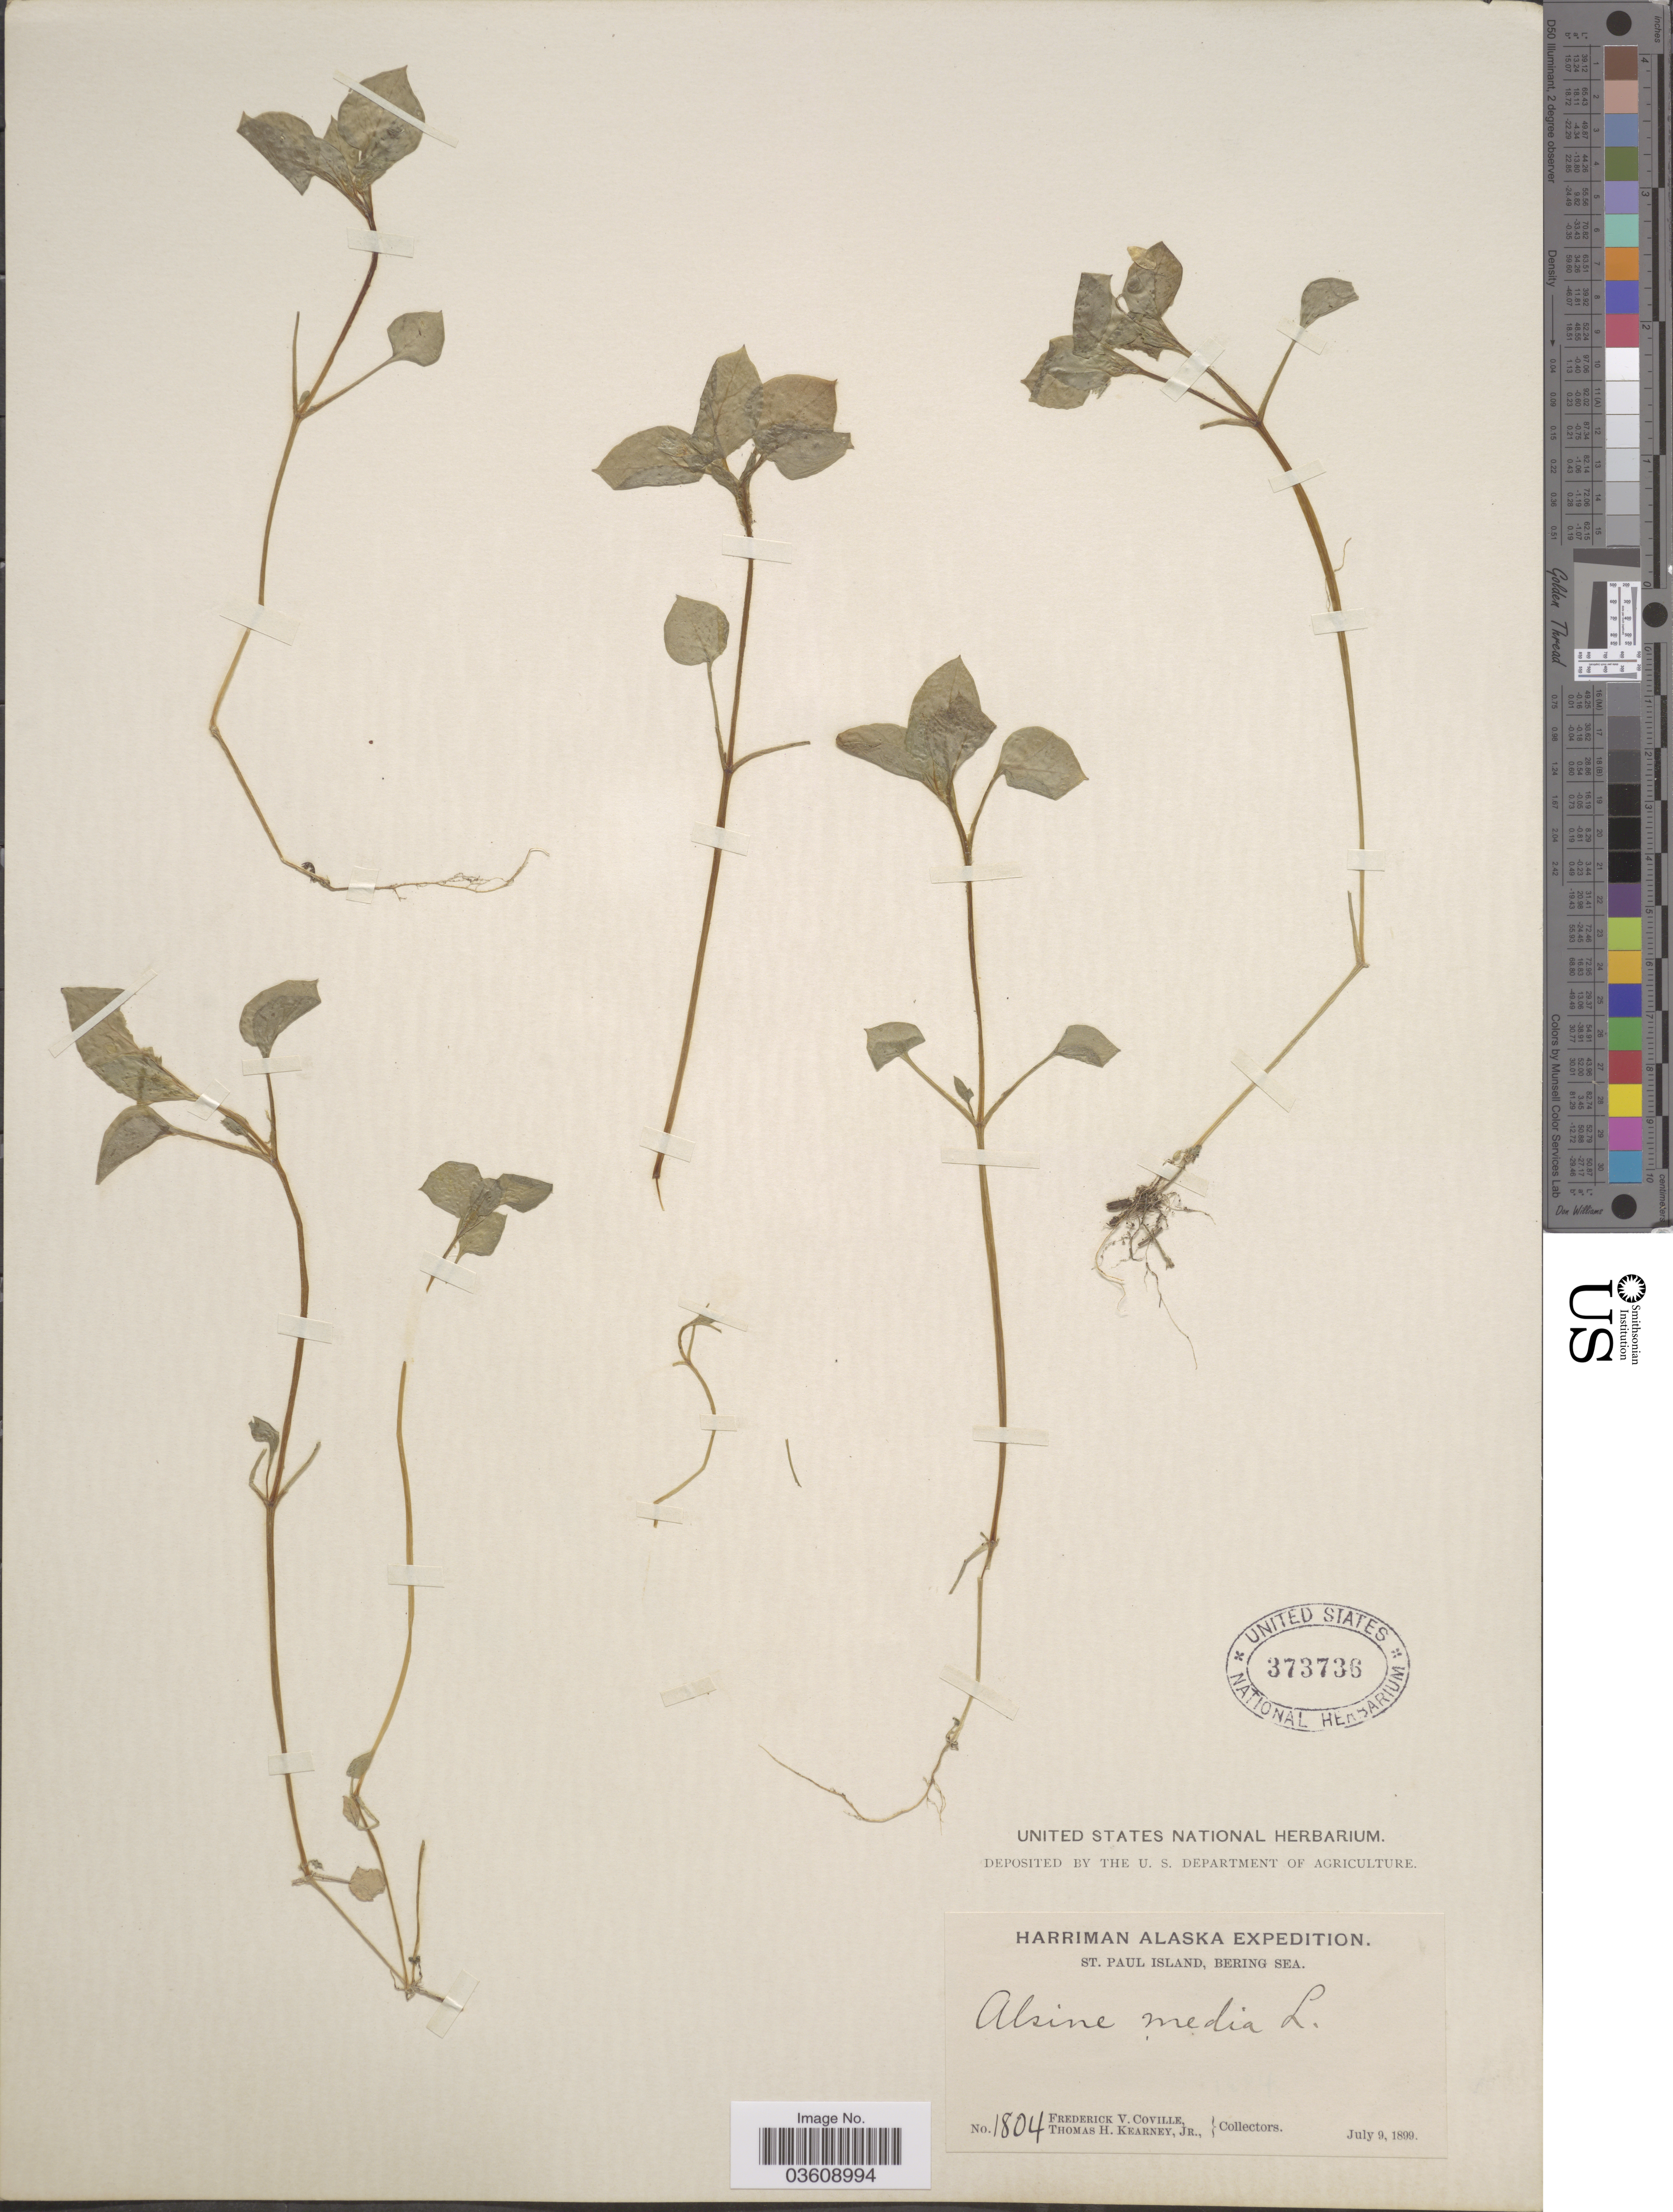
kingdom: Plantae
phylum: Tracheophyta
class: Magnoliopsida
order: Caryophyllales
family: Caryophyllaceae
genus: Stellaria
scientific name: Stellaria media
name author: (L.) Vill.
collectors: F. V. Coville & T. H. Kearney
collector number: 1804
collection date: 1899-07-09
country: United States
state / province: Alaska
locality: St. Paul Island, Bering Sea.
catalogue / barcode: US 373736